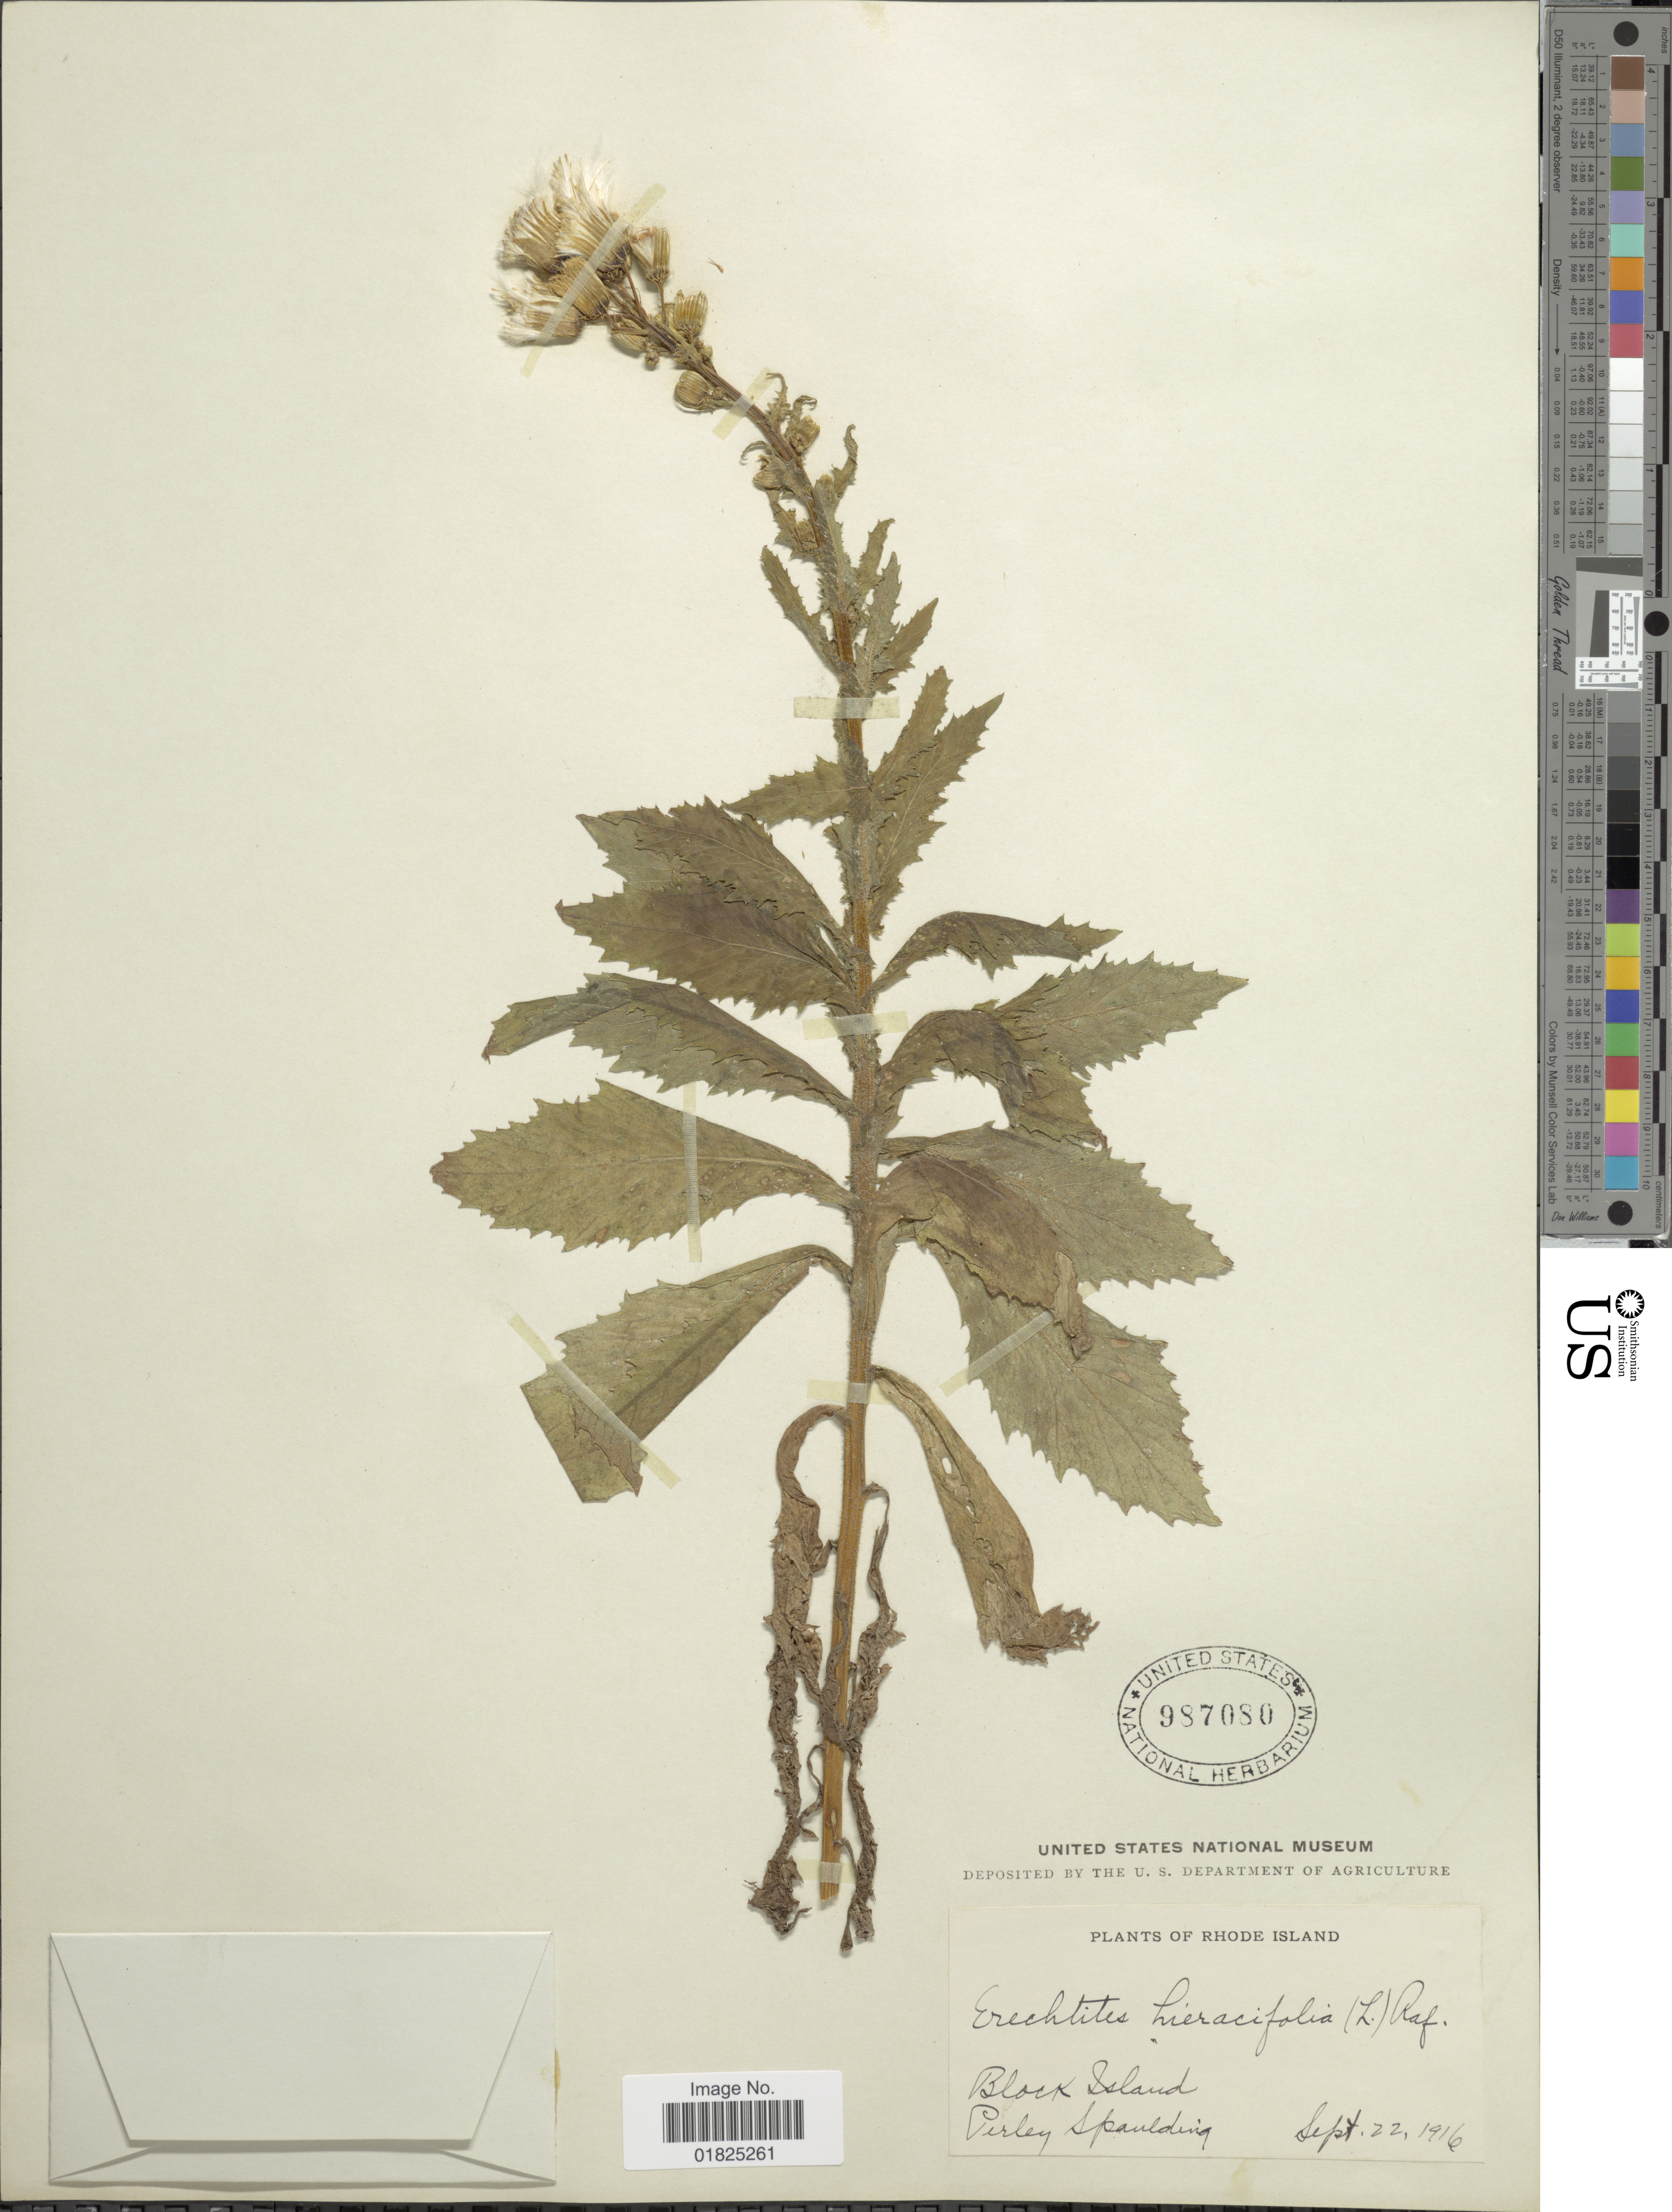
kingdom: Plantae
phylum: Tracheophyta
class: Magnoliopsida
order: Asterales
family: Asteraceae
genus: Erechtites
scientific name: Erechtites hieraciifolius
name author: (L.) Raf. ex DC.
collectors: P. S. Spaulding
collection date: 1916-09-22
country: United States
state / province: Rhode Island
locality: Block Island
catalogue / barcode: US 987080